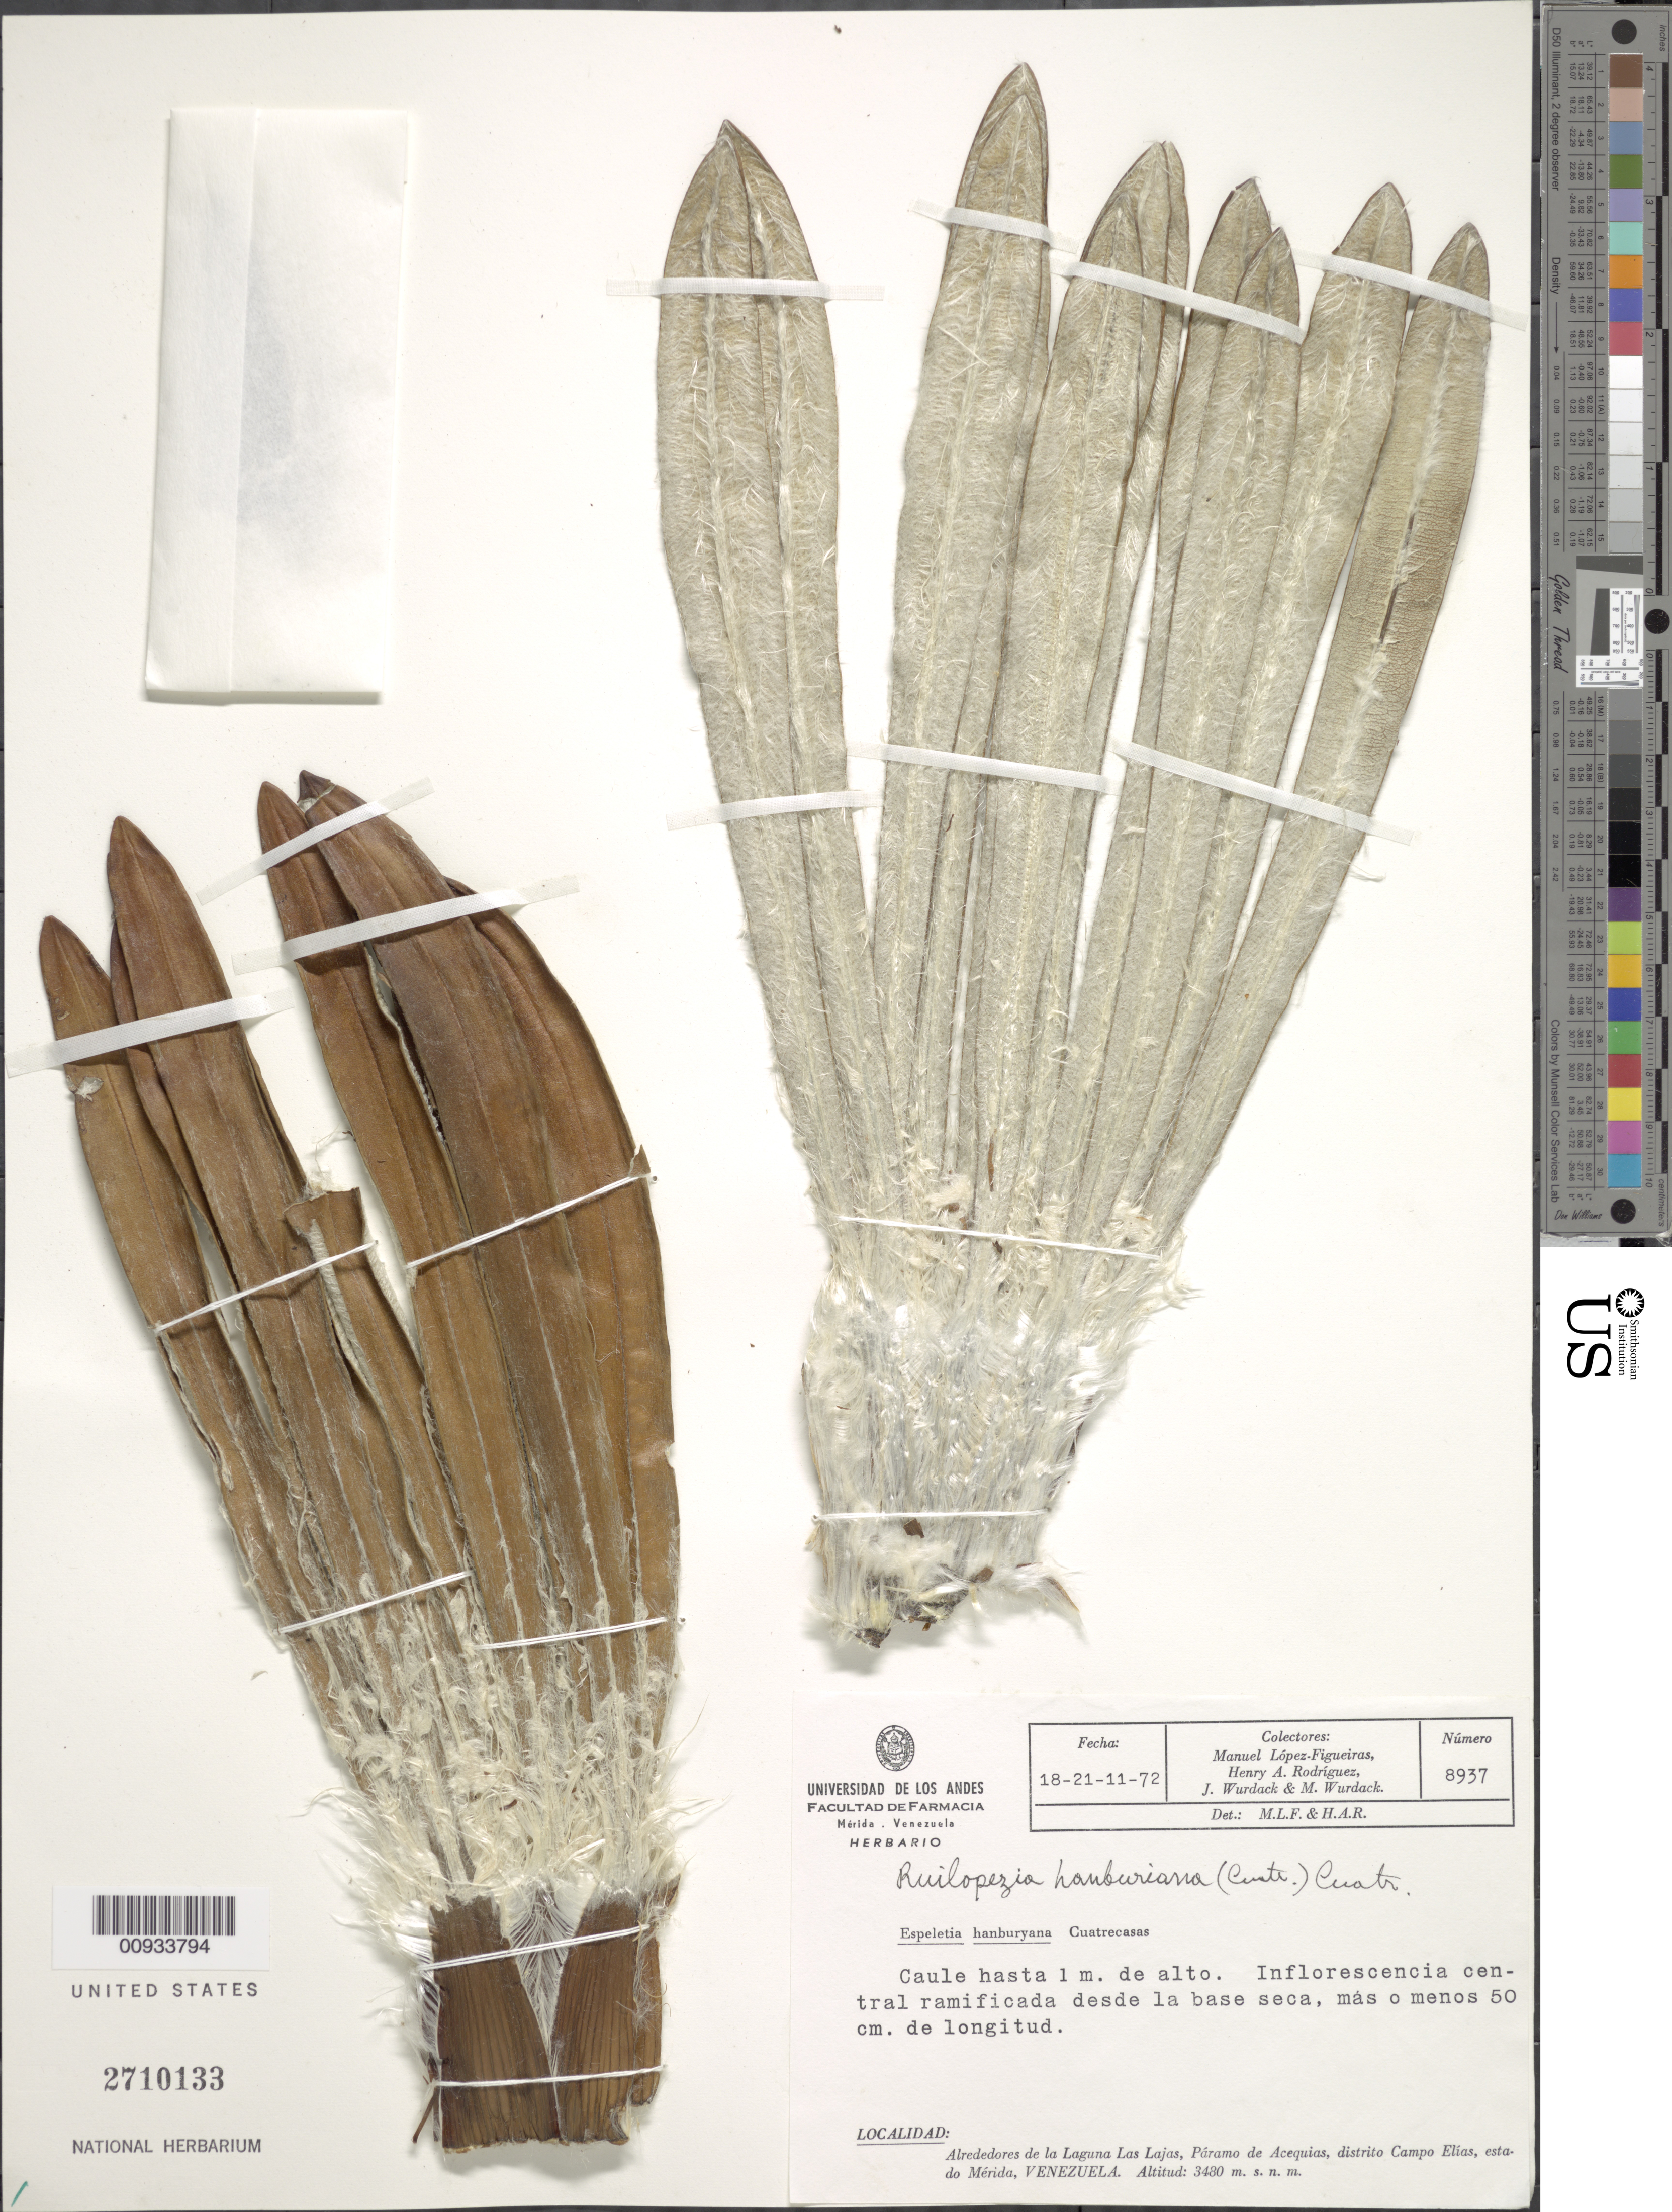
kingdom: Plantae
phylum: Tracheophyta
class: Magnoliopsida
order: Asterales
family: Asteraceae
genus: Ruilopezia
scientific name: Ruilopezia hanburiana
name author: (Cuatrec.) Cuatrec.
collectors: M. López Figueiras, H. A. Rodriguez, J. J. Wurdack & M. L. Wurdack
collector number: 8937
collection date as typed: Transcribed d/m/y: 18/11/72 to 21/11/72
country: Venezuela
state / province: Mérida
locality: Alrededores de la Laguna Las Lajas, Paramo de Acequias, Distrito Campo Elias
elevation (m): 3480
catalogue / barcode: US 2710133